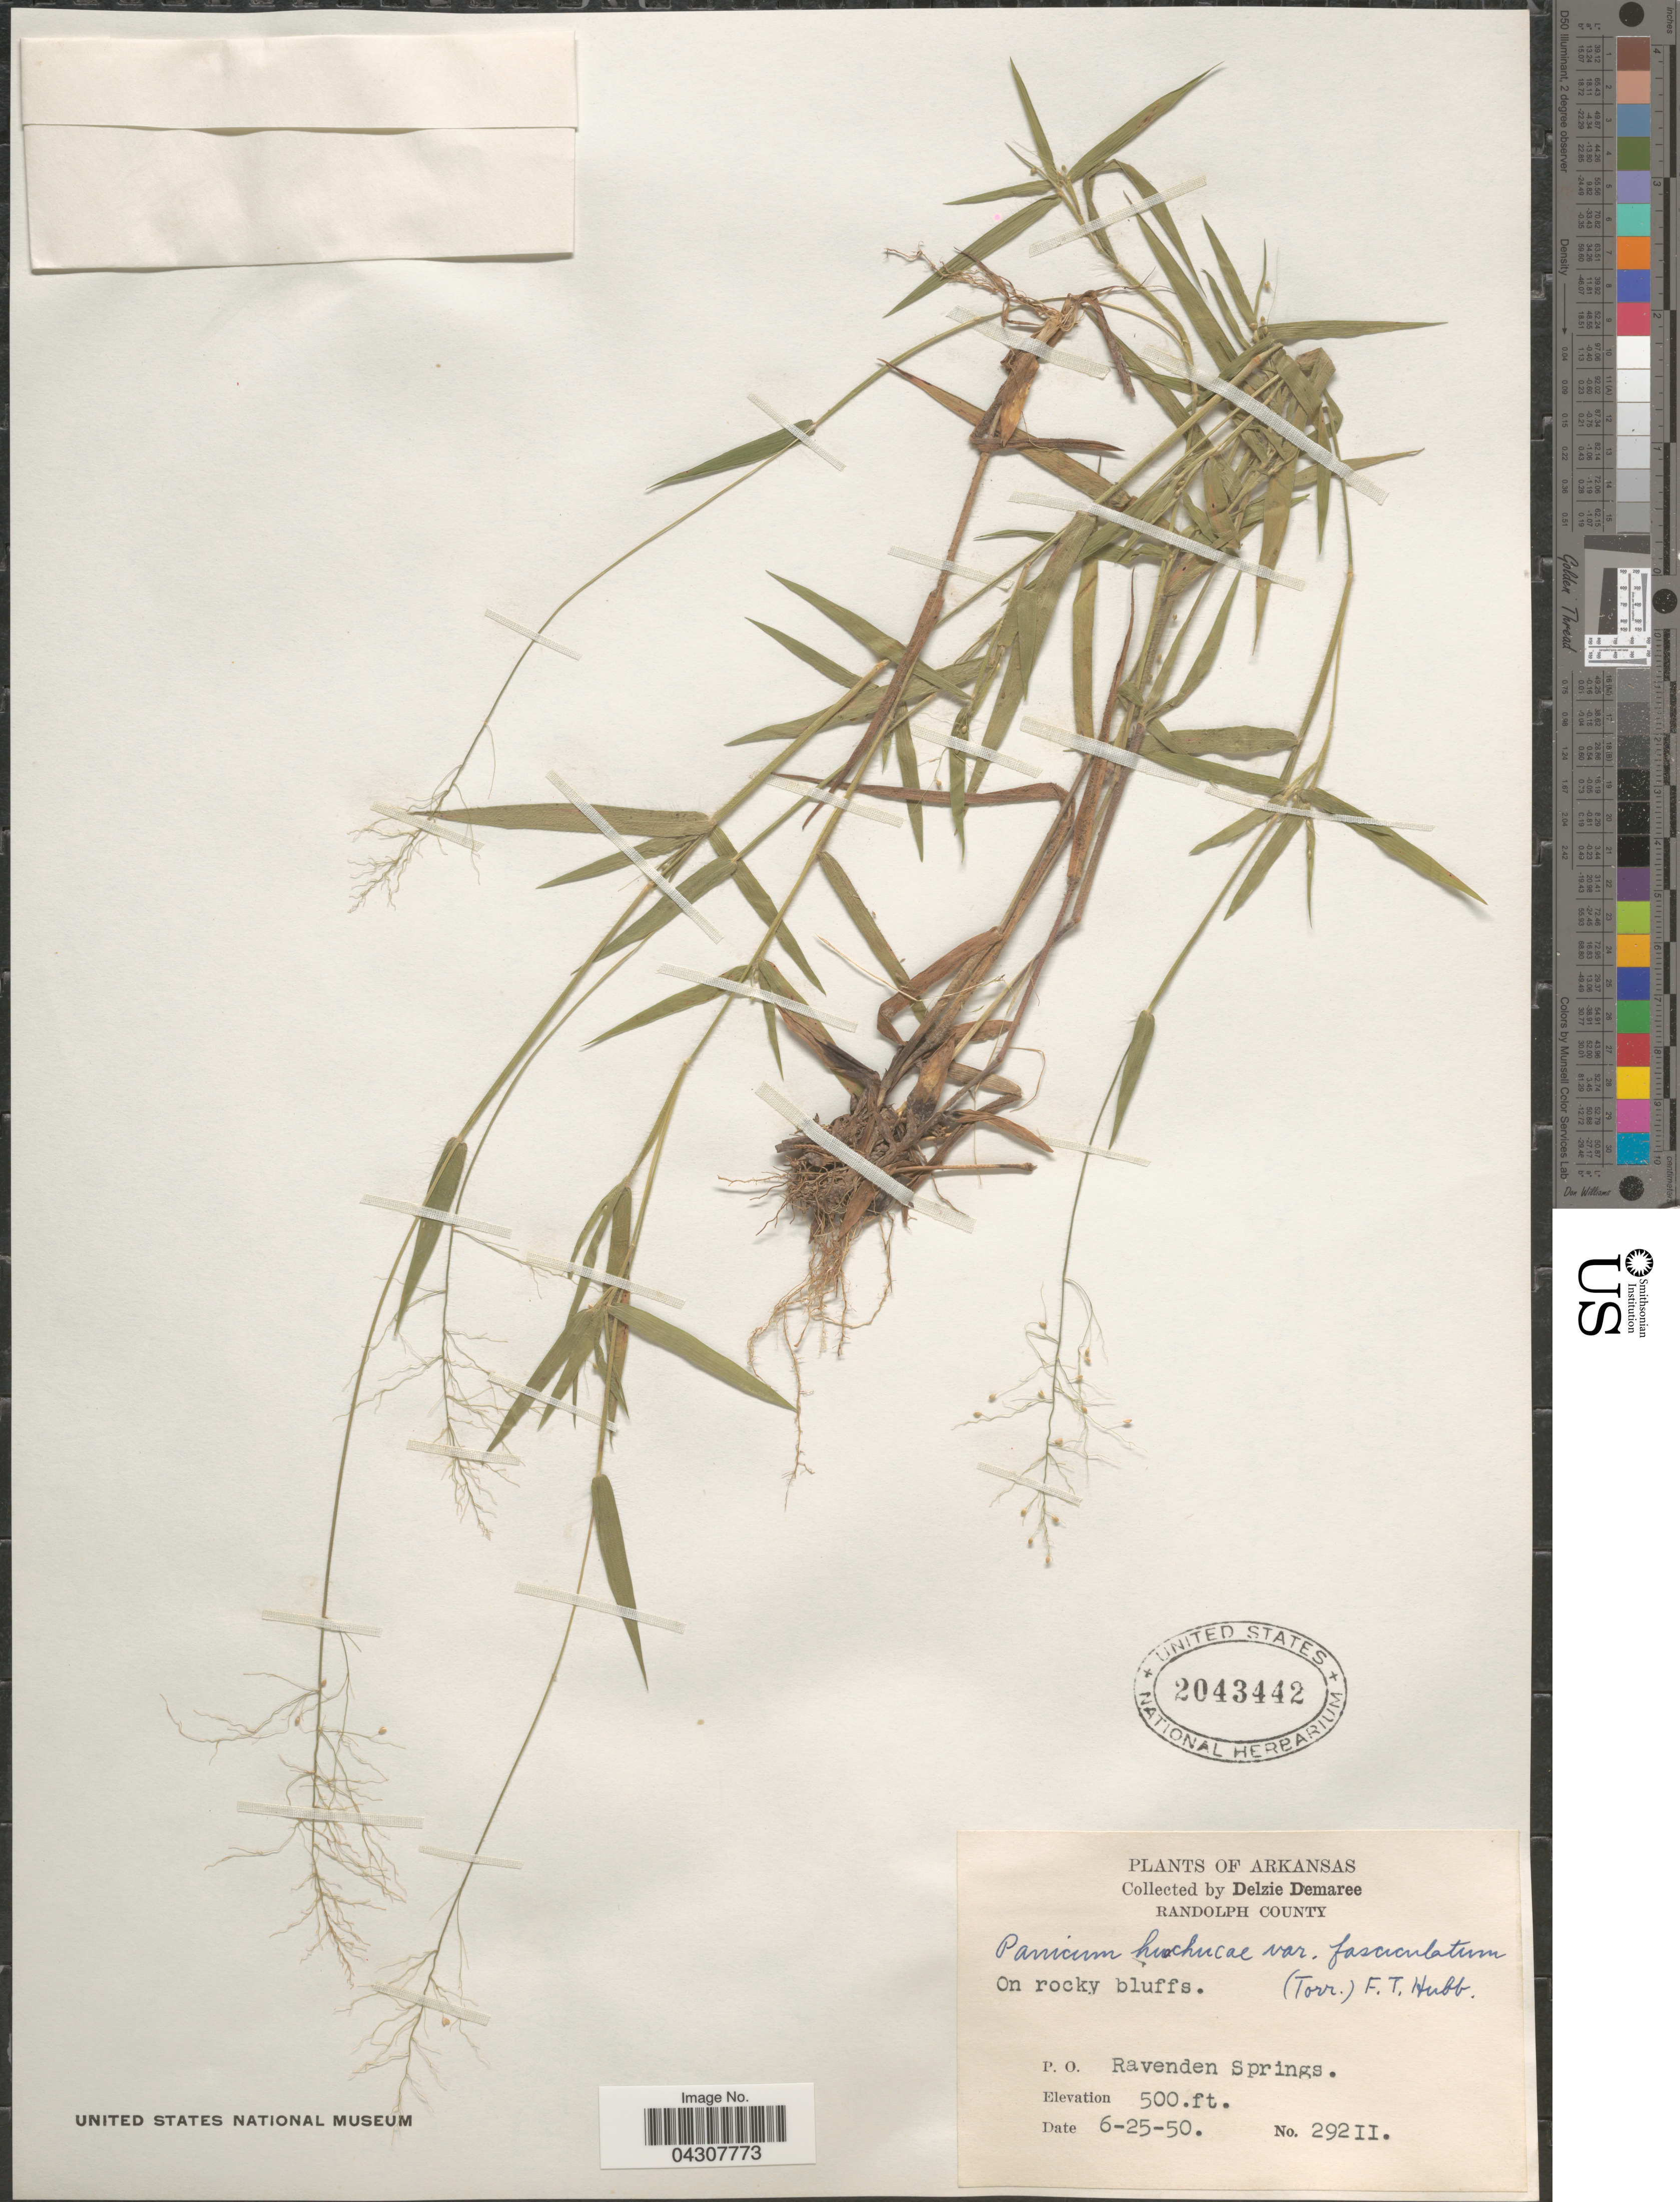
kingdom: Plantae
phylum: Tracheophyta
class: Liliopsida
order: Poales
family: Poaceae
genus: Dichanthelium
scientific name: Dichanthelium acuminatum var. acuminatum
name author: (Sw.) Gould & C.A. Clark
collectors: D. Demaree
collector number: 29211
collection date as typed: Transcribed d/m/y: 25/6/50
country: United States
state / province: Arkansas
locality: Randolph County. On rocky bluffs. P. O. Ravenden Springs.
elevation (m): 152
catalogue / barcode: US 2043442